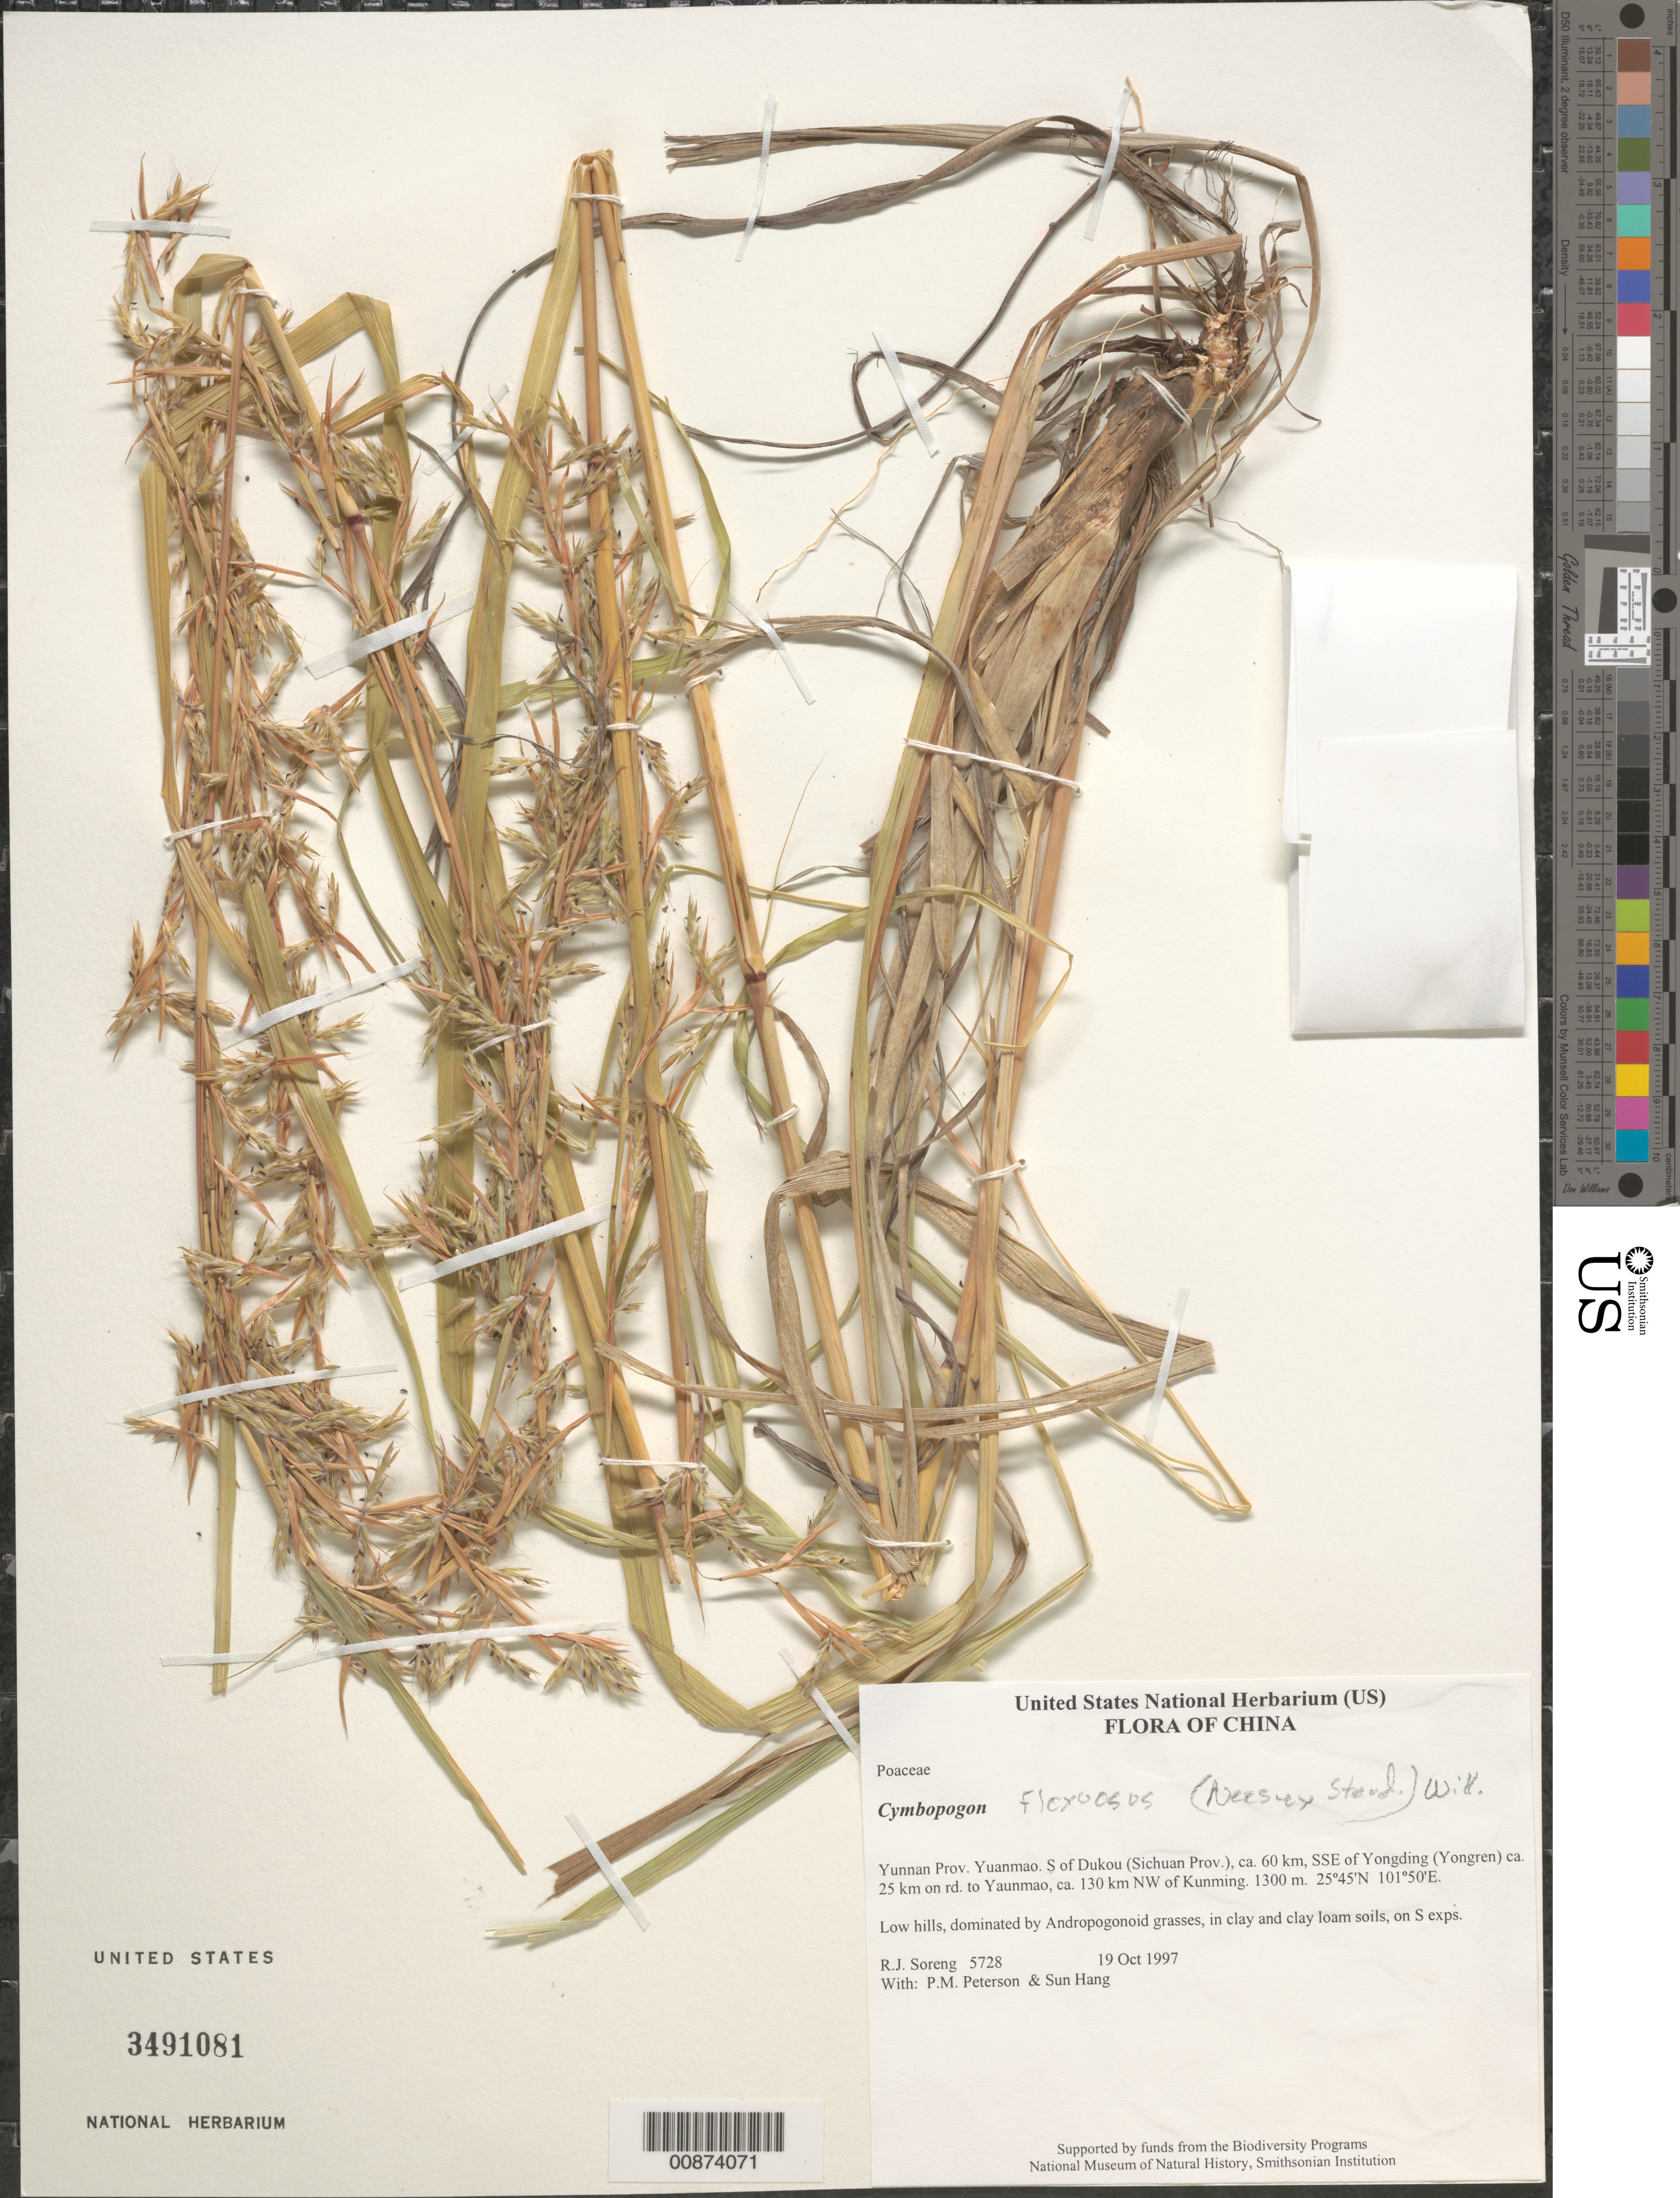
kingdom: Plantae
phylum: Tracheophyta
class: Liliopsida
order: Poales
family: Poaceae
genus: Cymbopogon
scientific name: Cymbopogon flexuosus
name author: (Nees ex Steud.) Will. Watson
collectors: R. J. Soreng, P. M. Peterson & Sun Hang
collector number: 5728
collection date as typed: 19 Oct 1997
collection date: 1997-10-19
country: China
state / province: Yunnan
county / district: Yuanmao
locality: S of Dukou (Sichuan Prov.), ca. 60 km, SSE of Yongding (Yongren) ca. 25 km on rd. to Yaunmao, ca. 130 km NW of Kunming.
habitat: Low hills, dominated by Andropogonoid grasses, in clay and clay loam soils, on S exps.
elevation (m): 1300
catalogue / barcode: US 3491081